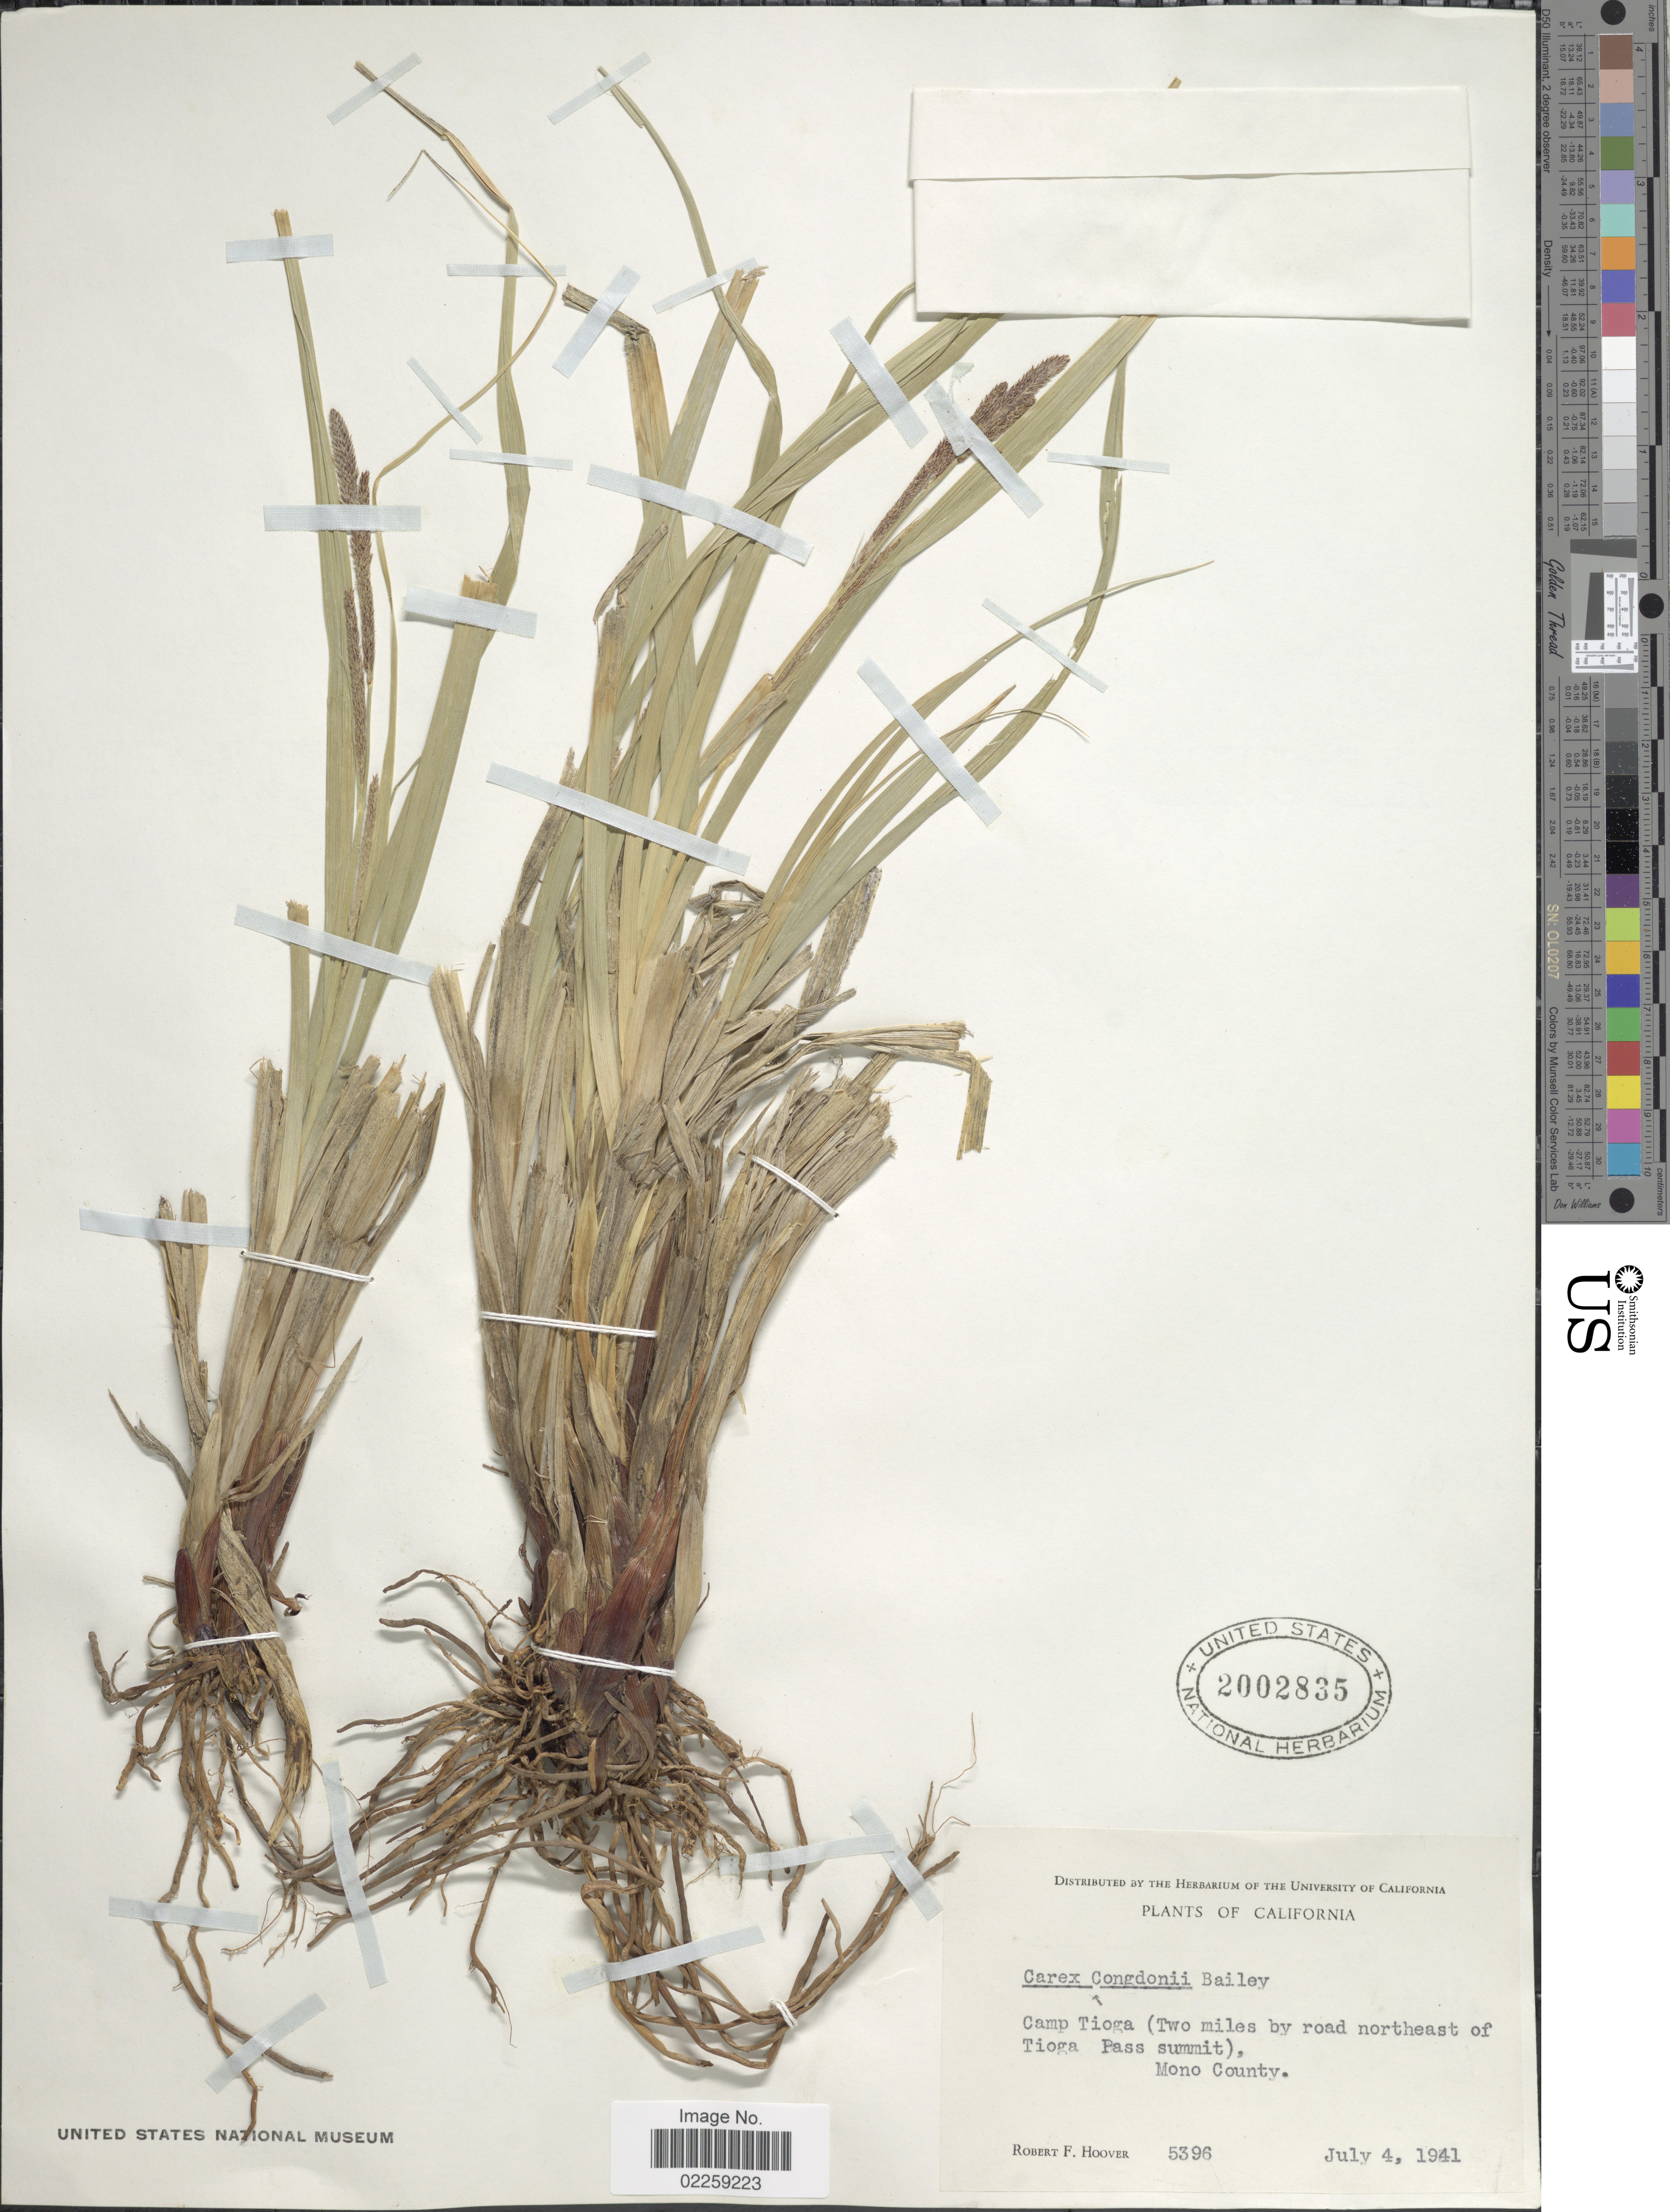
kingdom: Plantae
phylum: Tracheophyta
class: Liliopsida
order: Poales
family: Cyperaceae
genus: Carex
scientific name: Carex congdonii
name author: L.H. Bailey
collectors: R. F. Hoover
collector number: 59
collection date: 1941-07-04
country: United States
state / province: California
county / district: Mono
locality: Camp Tioga (Two Miles by road northeast of Tioga Pass Summit) Mono County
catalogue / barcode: US 2002835